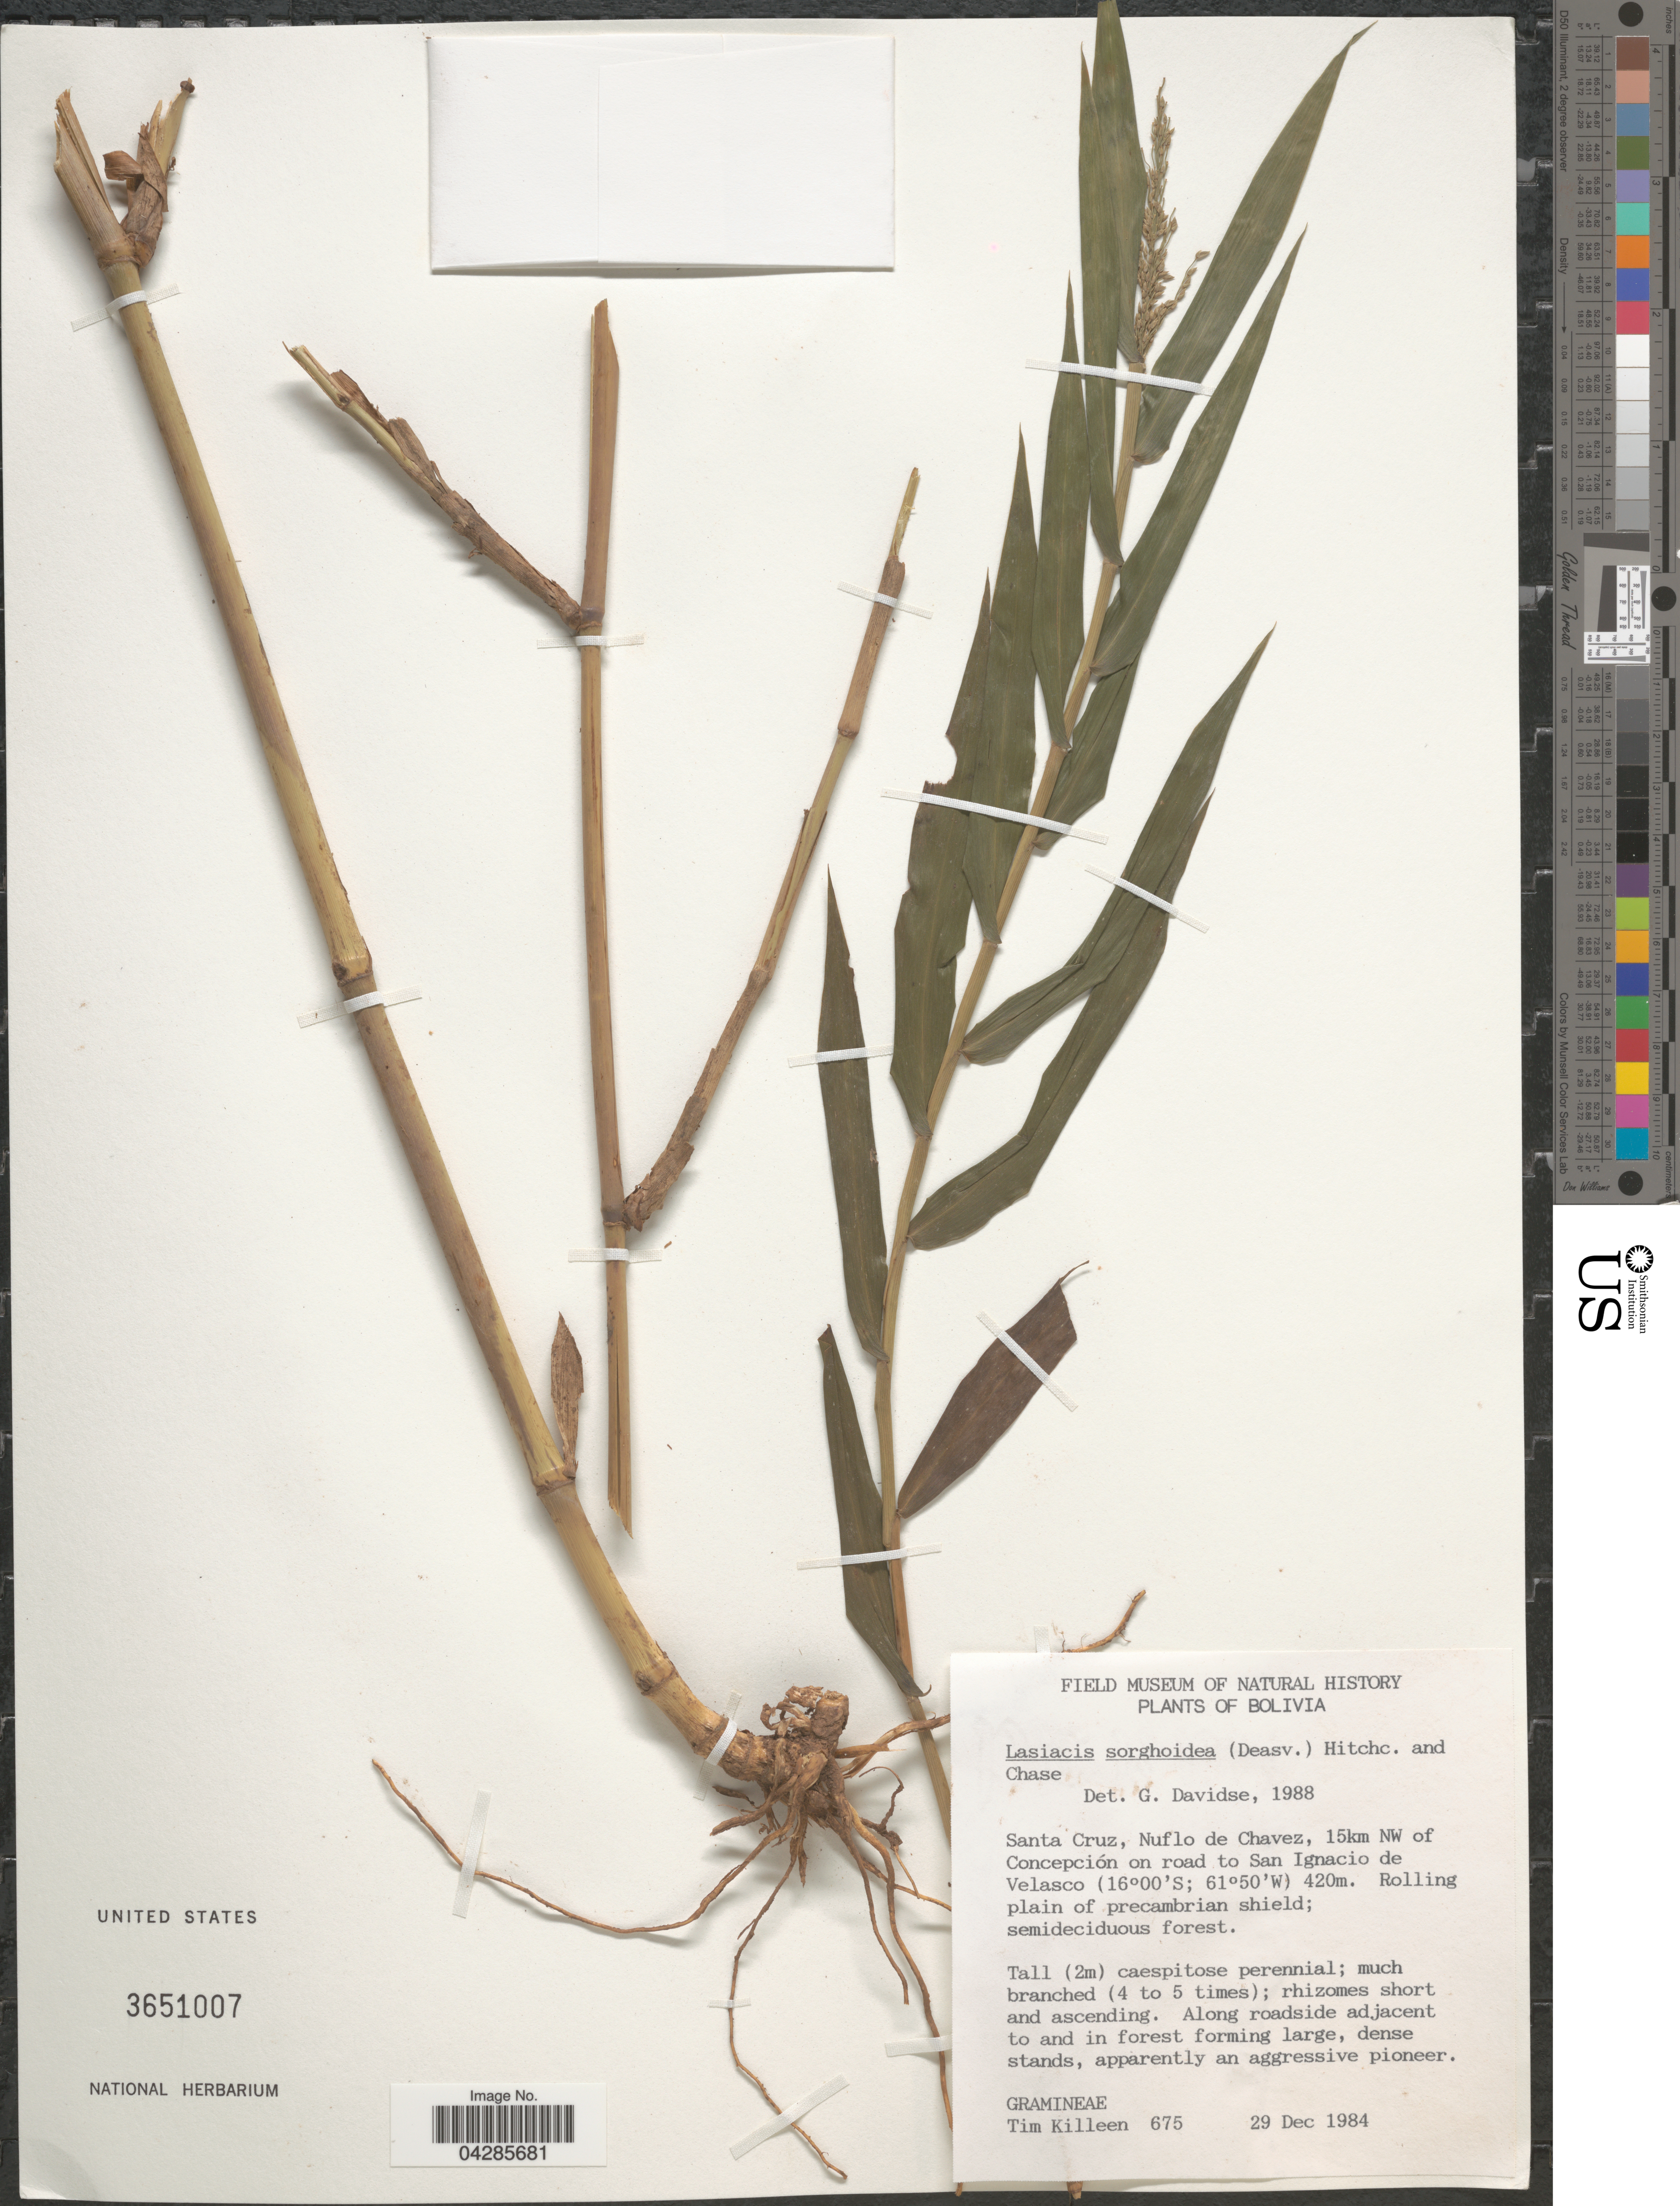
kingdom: Plantae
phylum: Tracheophyta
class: Liliopsida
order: Poales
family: Poaceae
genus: Lasiacis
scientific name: Lasiacis sorghoidea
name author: (Desv. ex Ham.) Hitchc. & Chase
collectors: T. J. Killeen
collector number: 675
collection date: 1984-12-29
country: Bolivia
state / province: Santa Cruz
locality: Nuflo de Chavez, 15km NW of Concepción on road to San Ignacio de Velasco.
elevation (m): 420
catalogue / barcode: US 3651007